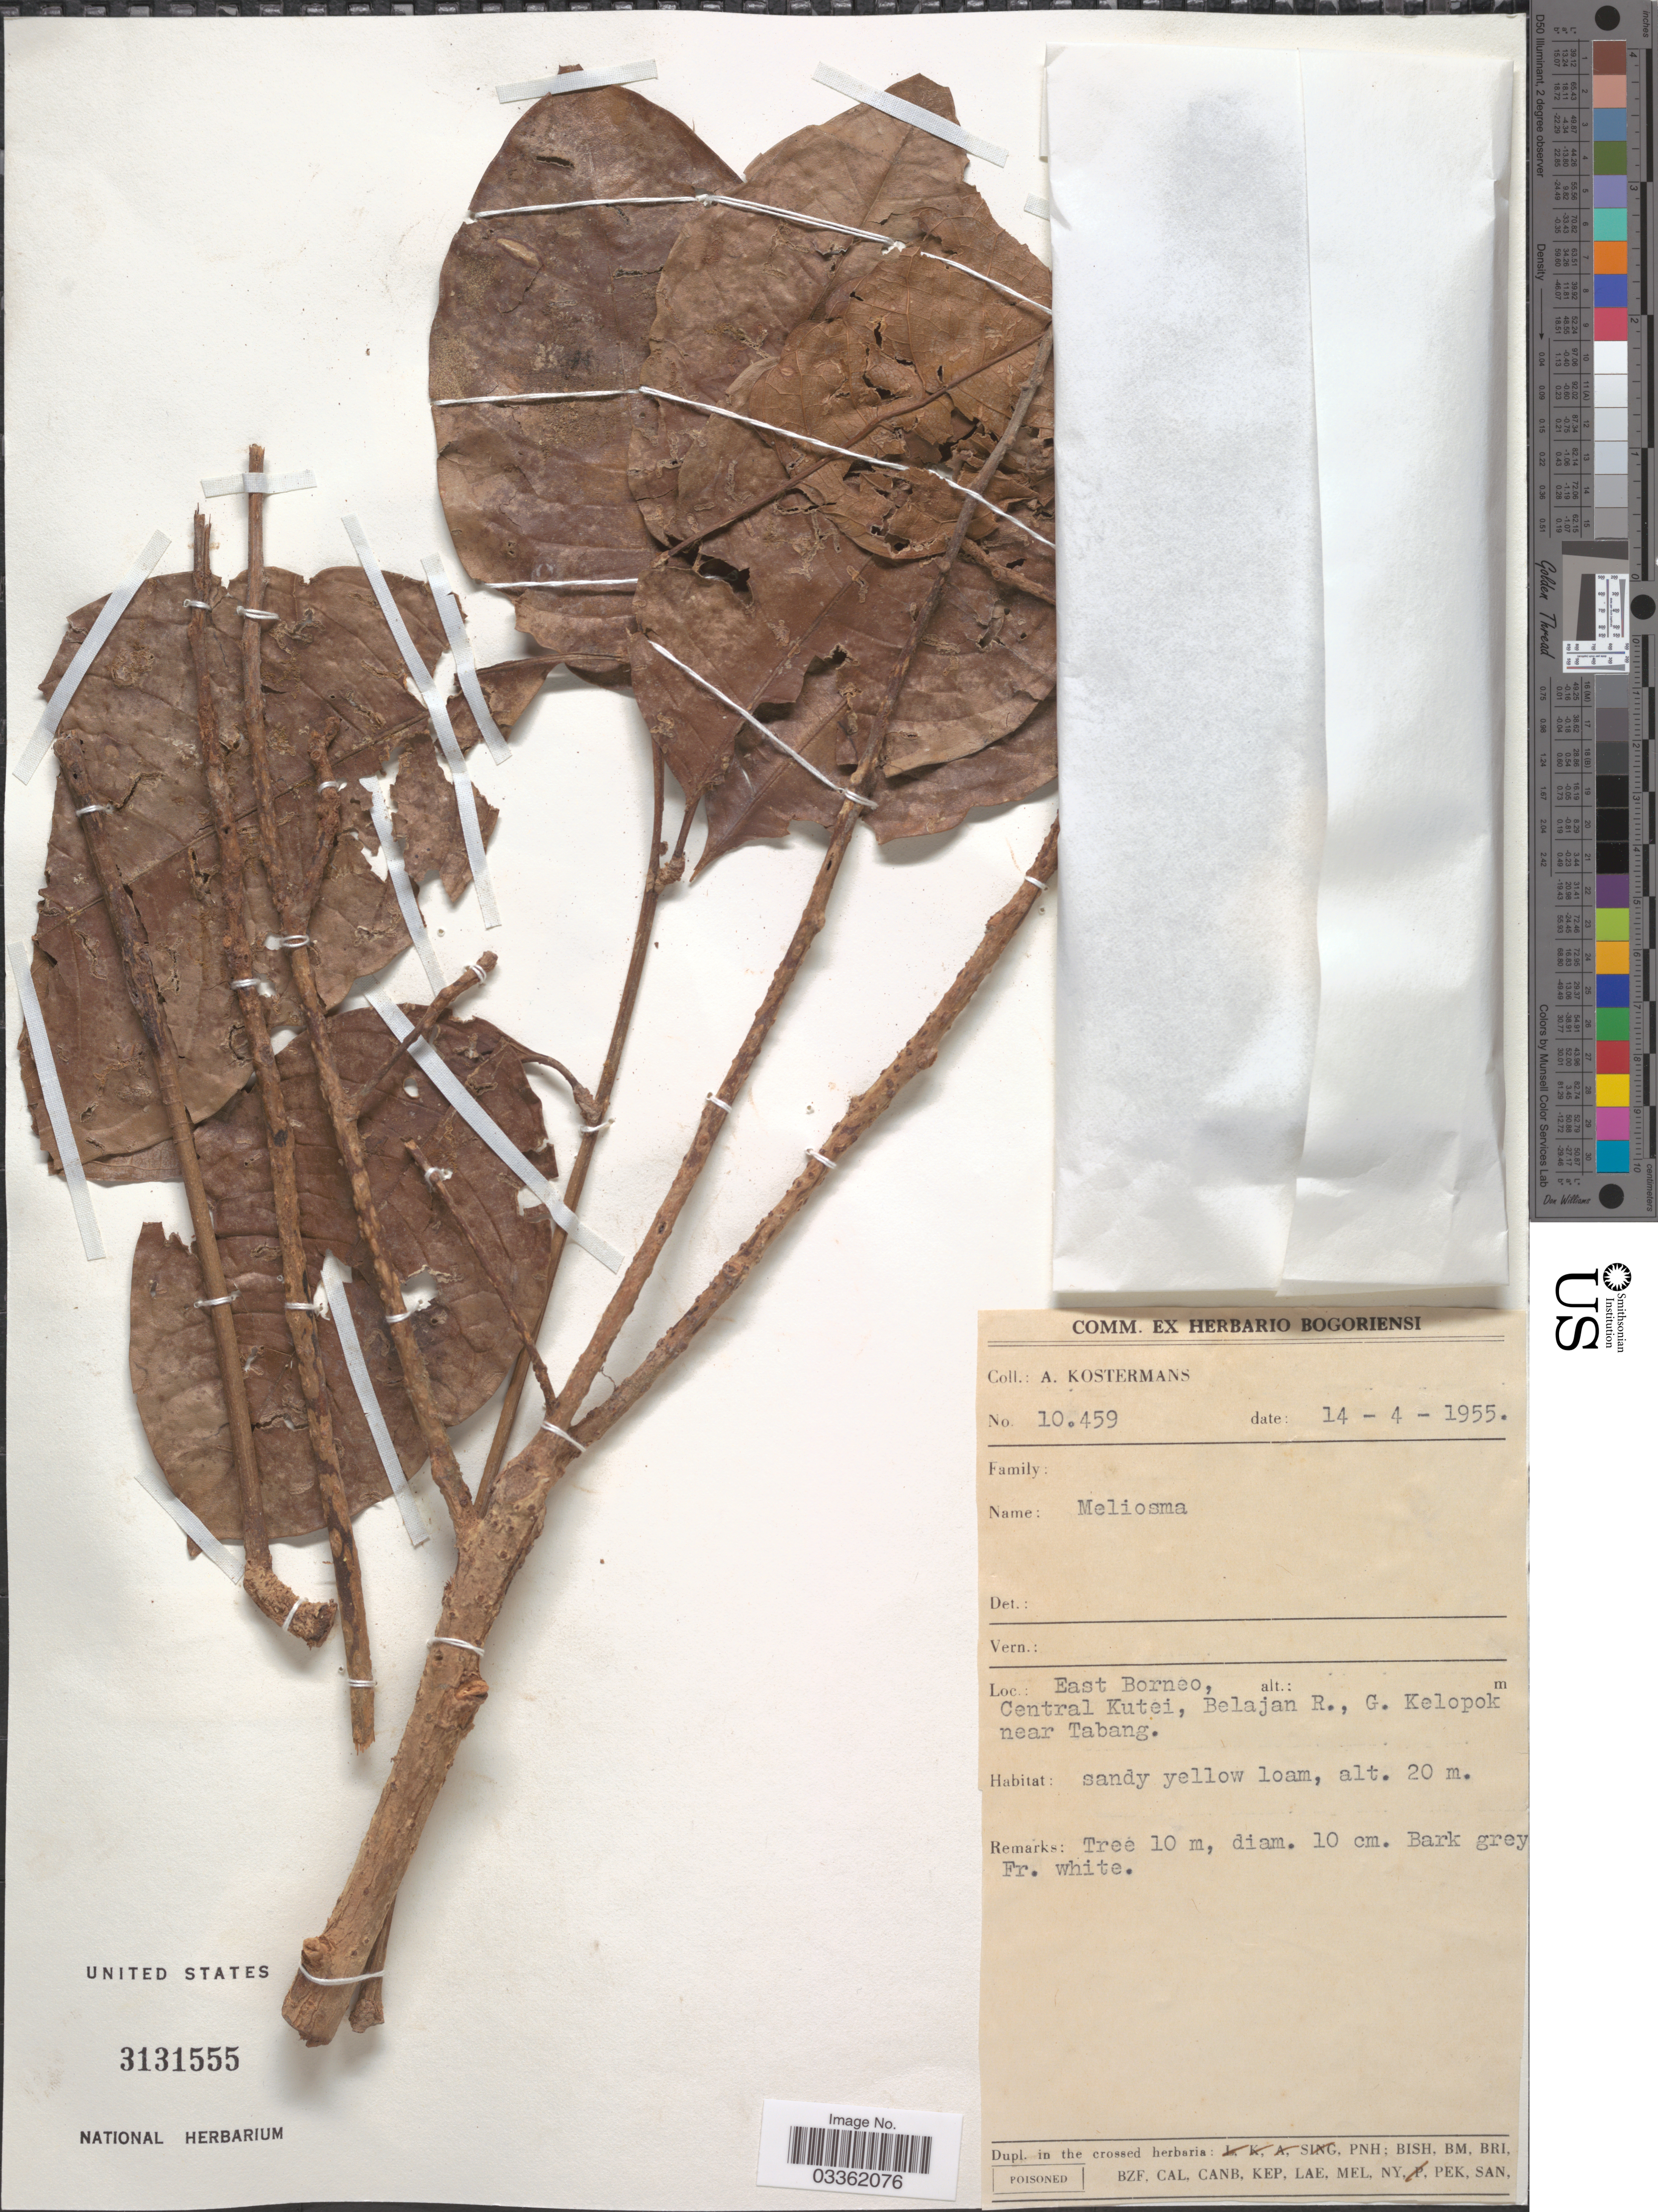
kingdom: Plantae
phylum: Tracheophyta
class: Magnoliopsida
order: Proteales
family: Sabiaceae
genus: Meliosma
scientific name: Meliosma sp.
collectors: A. J. G. Kostermans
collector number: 10459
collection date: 1955-04-14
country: Indonesia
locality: East Borneo, Central Kutei, Belajan R., G. Kelopok near Tabang.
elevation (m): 20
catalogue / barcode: US 3131555